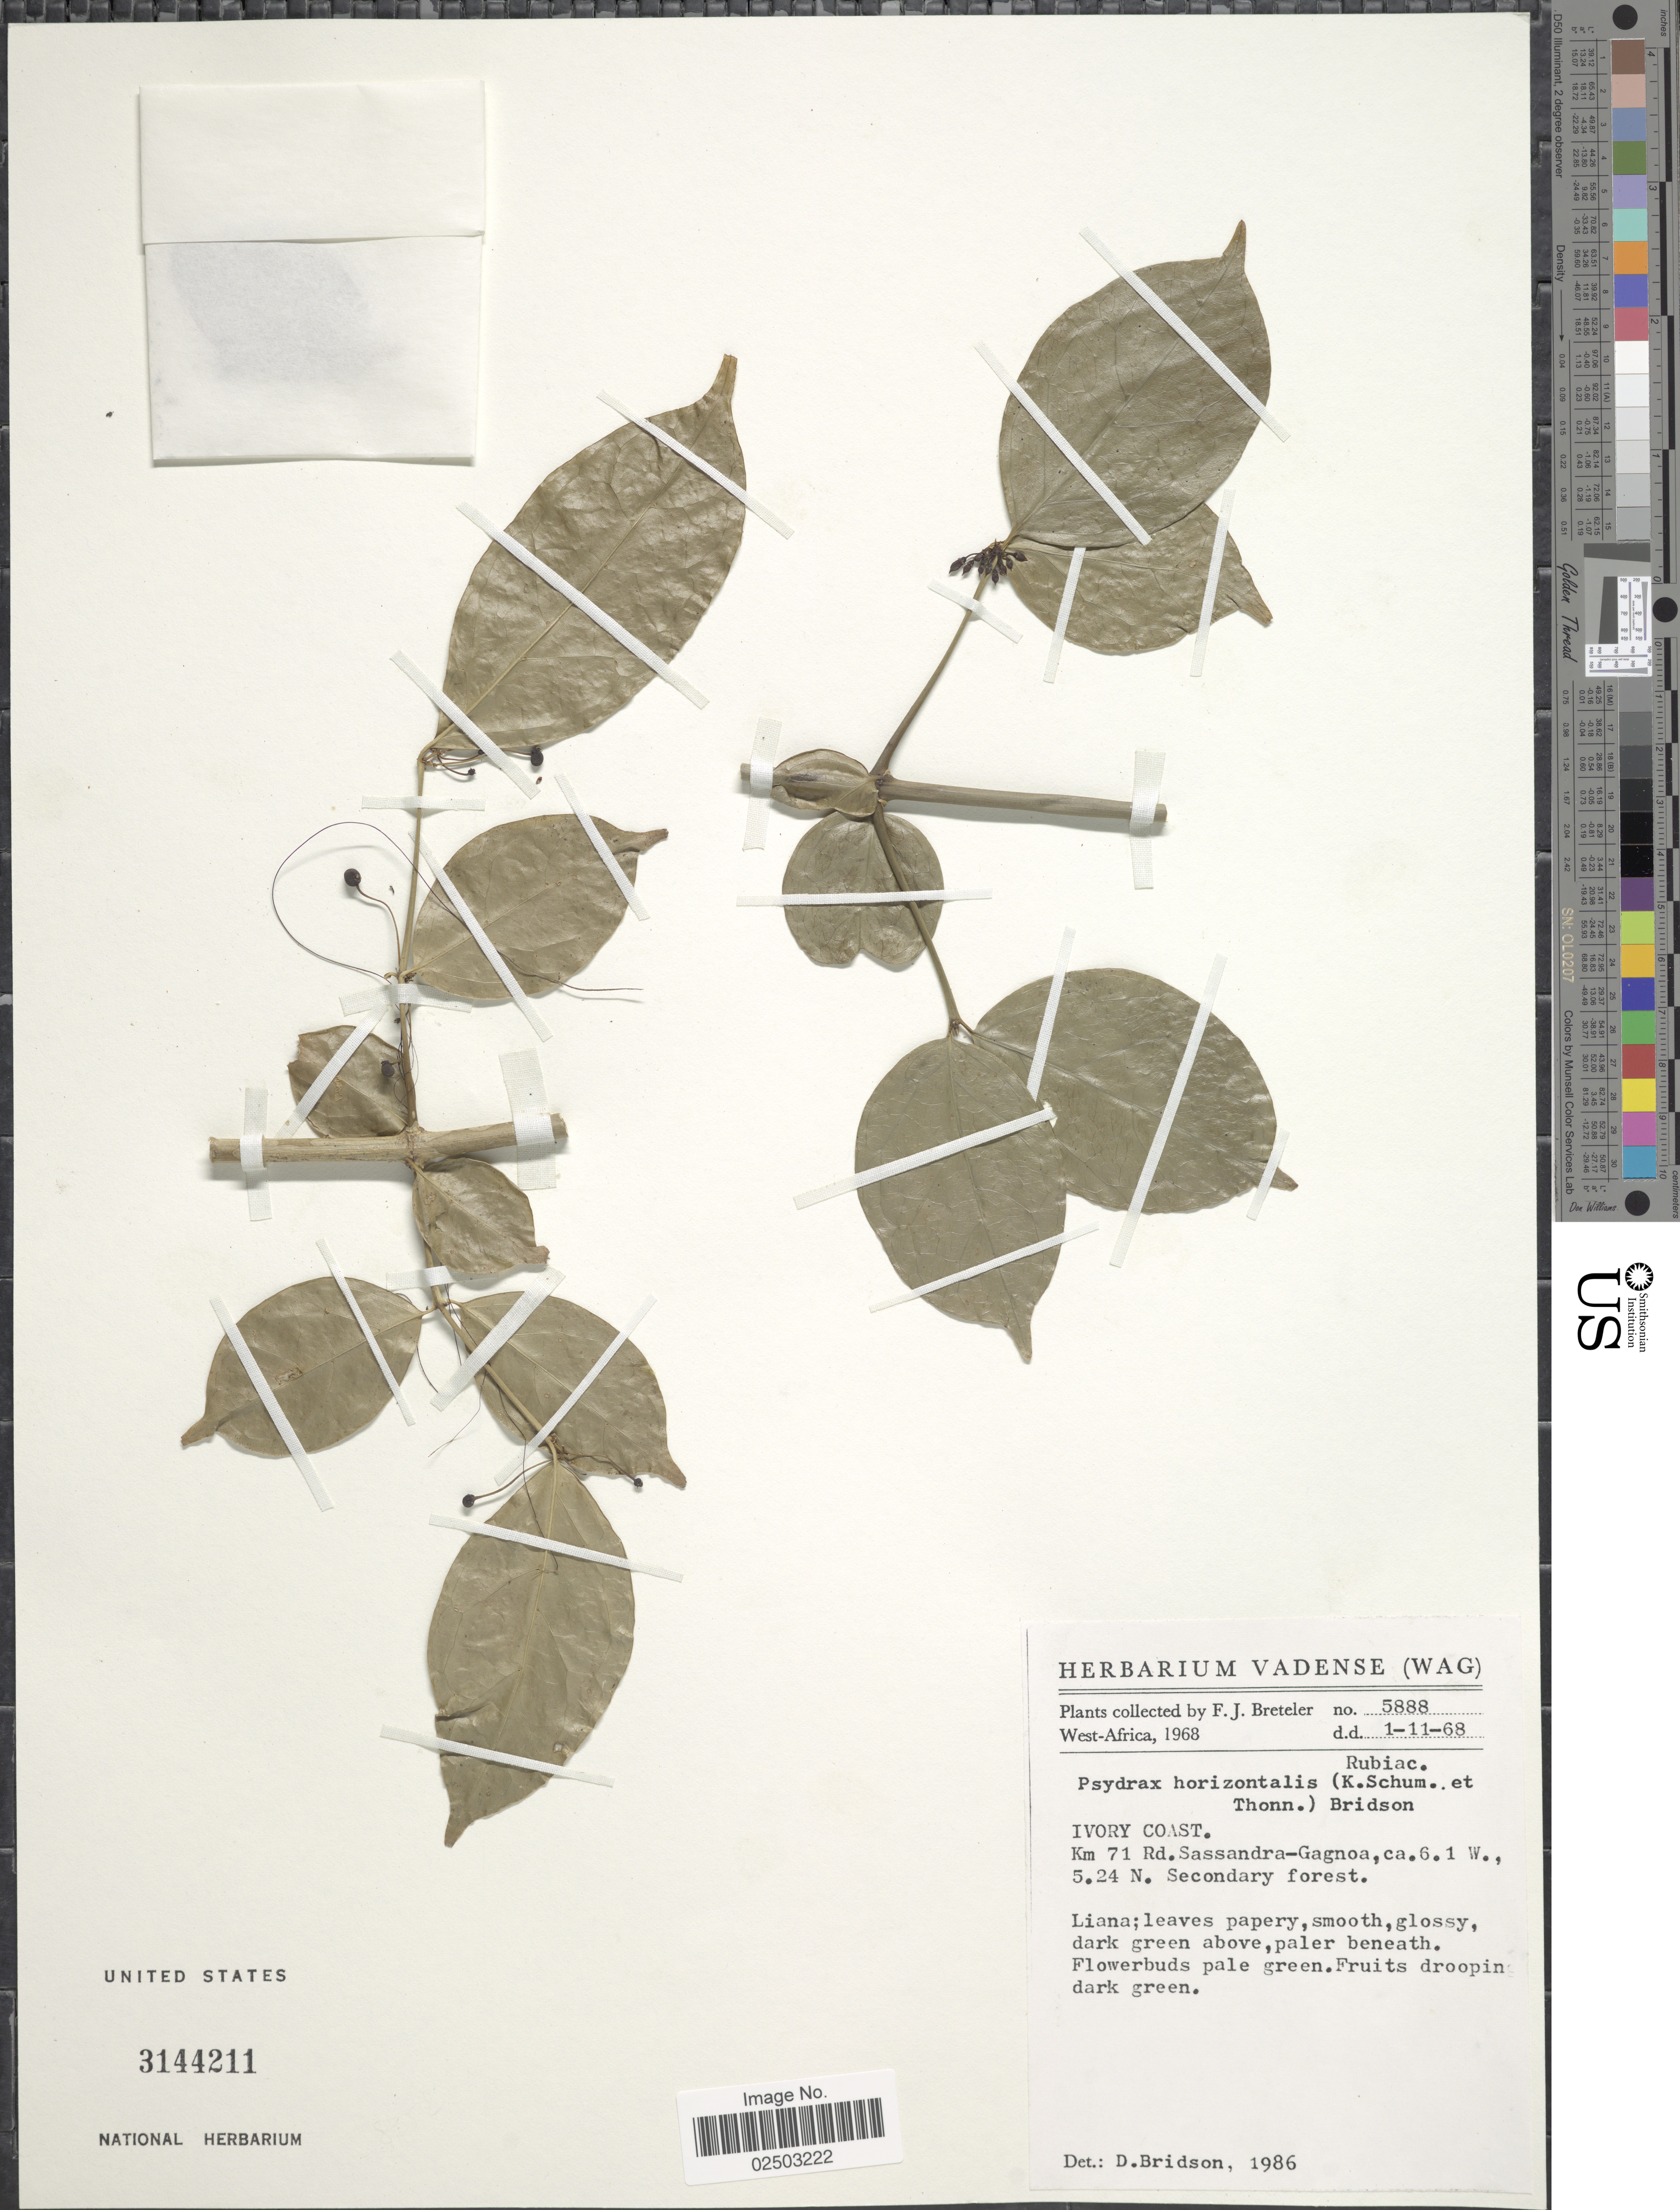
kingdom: Plantae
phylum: Tracheophyta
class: Magnoliopsida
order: Gentianales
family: Rubiaceae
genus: Canthium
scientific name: Canthium horizontale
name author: (Schumach.) Hiern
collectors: F. J. Breteler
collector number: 5888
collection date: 1968-11-01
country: Ivory Coast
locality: West-Africa, km 71 Rd. Sassandra-Gagnoa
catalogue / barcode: US 3144211